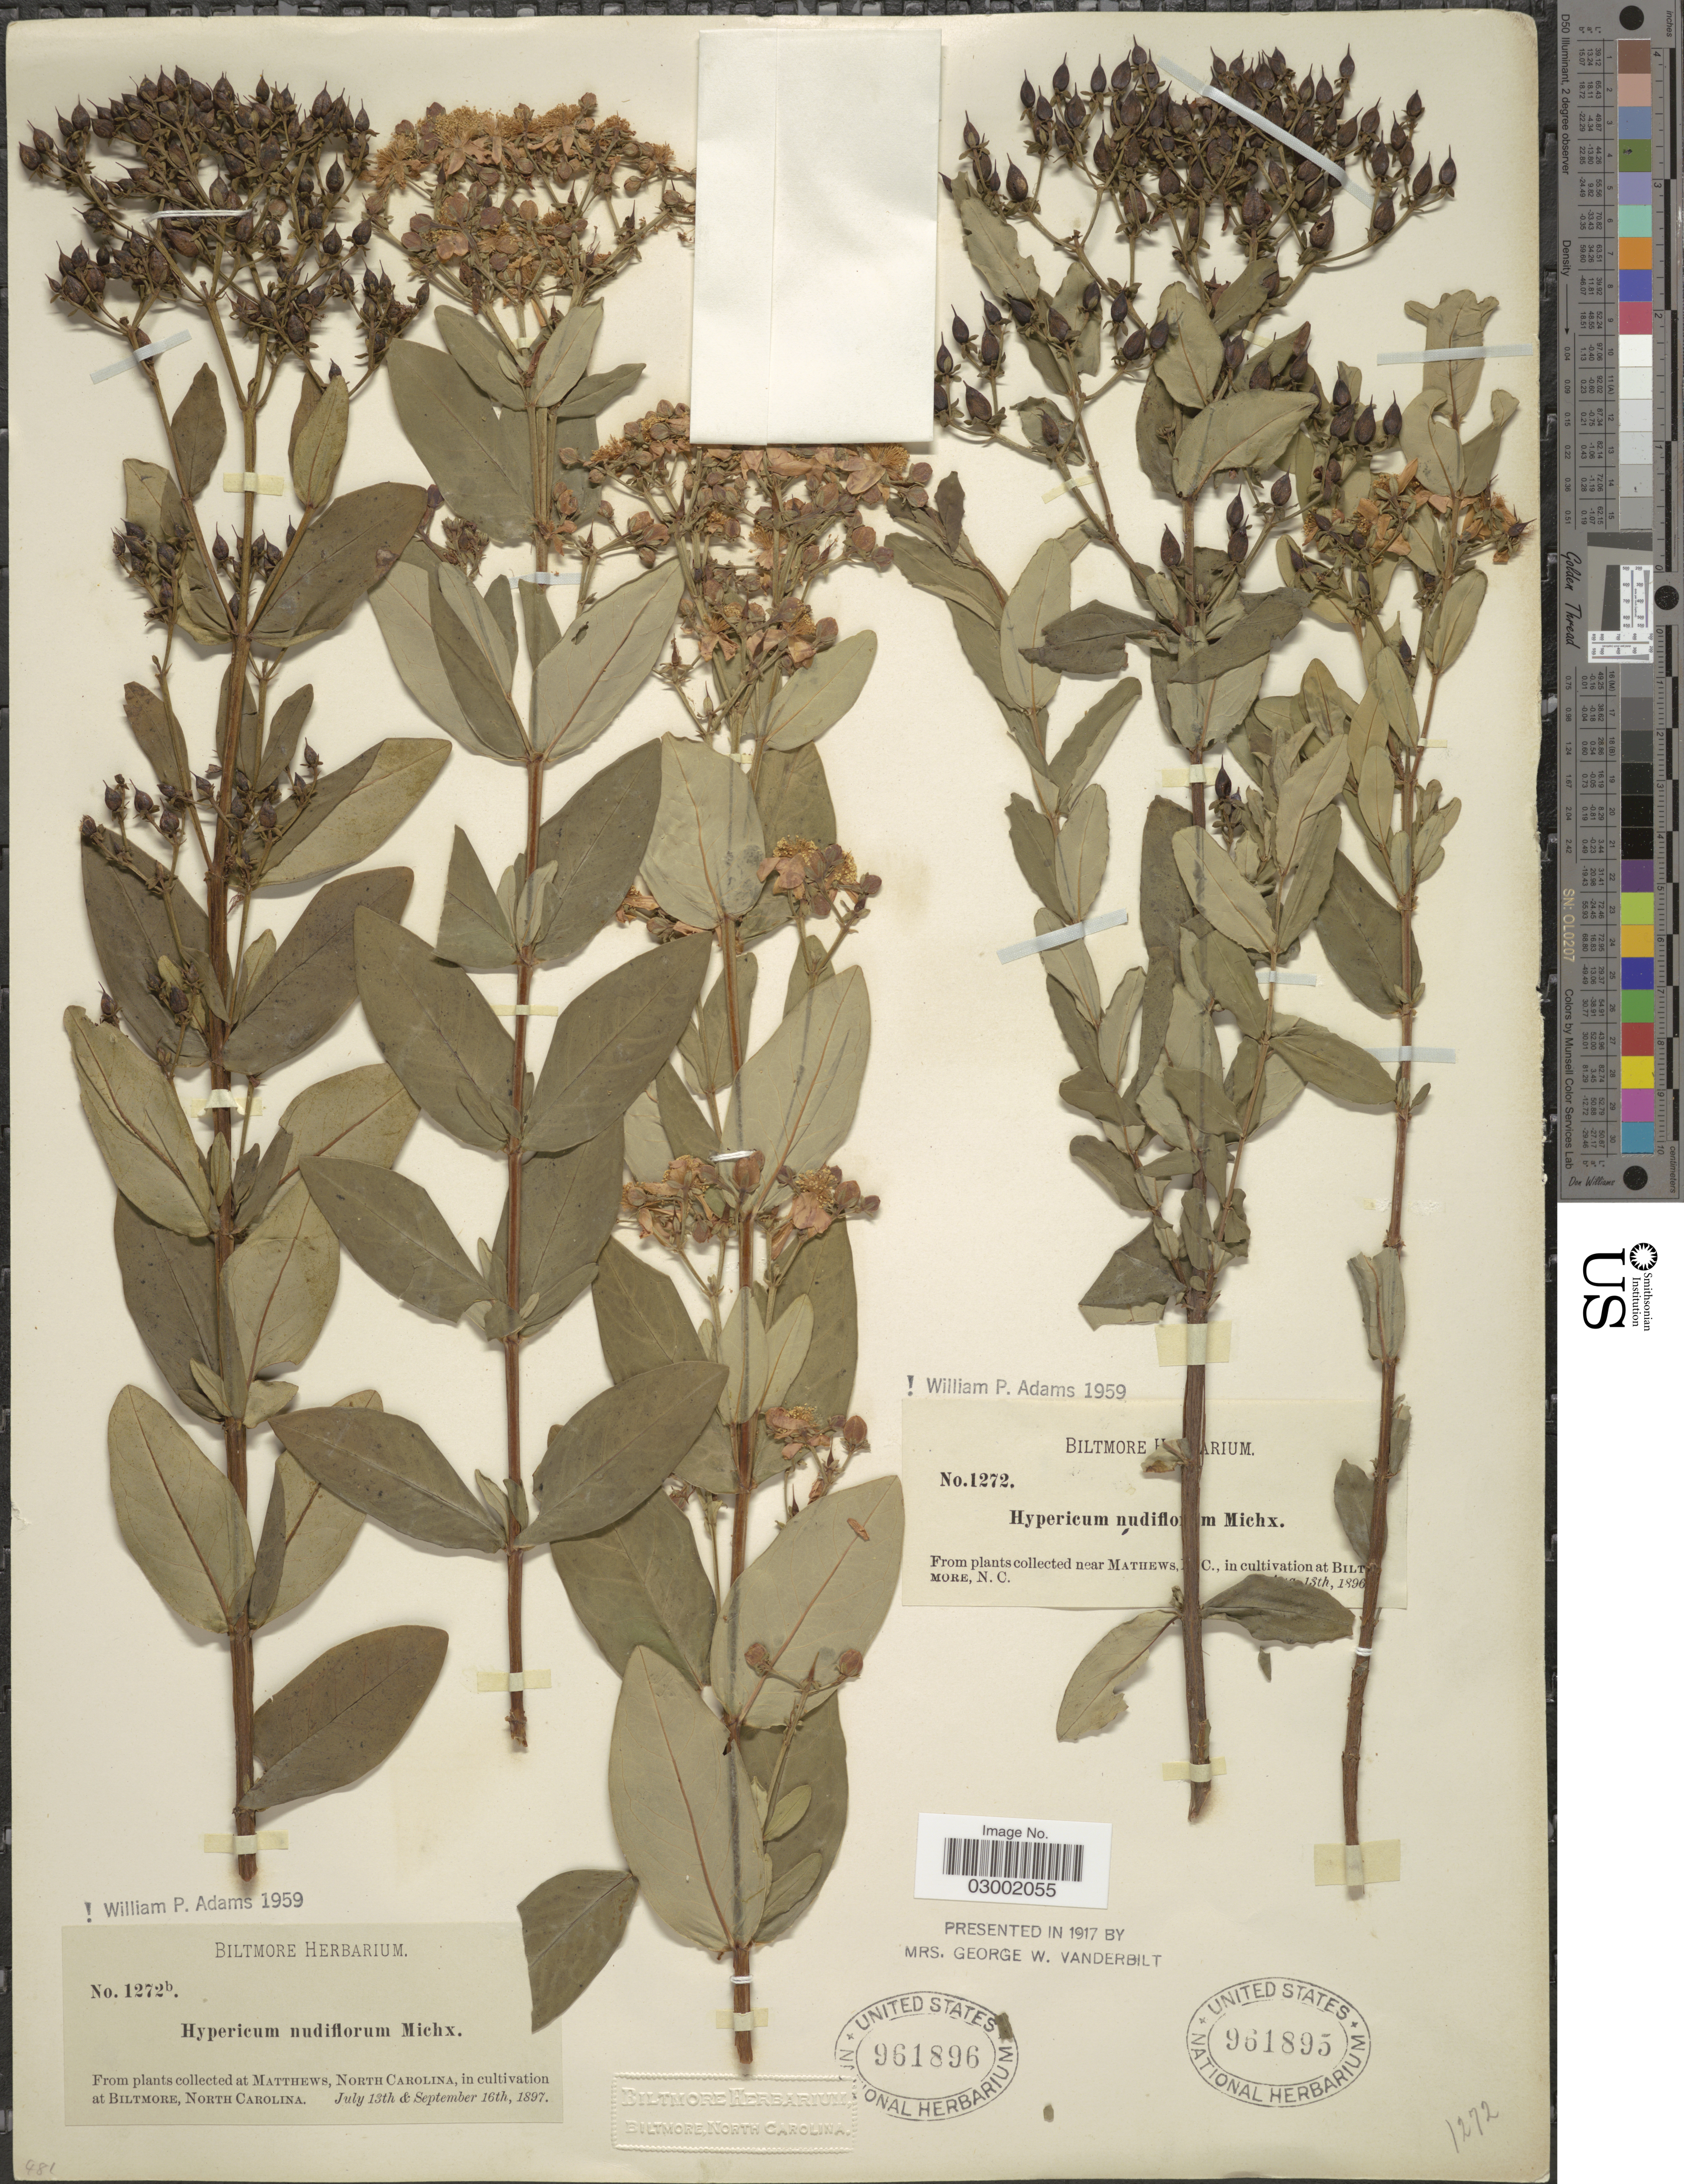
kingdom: Plantae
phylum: Tracheophyta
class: Magnoliopsida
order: Malpighiales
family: Hypericaceae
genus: Hypericum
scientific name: Hypericum nudiflorum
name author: Michx. ex Willd.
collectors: ex herb. Biltmore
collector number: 1272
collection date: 1896-08-13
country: United States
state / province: North Carolina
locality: From plants collected near Matthews, N.C., in cultivation at Biltmore, N.C.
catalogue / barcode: US 961895